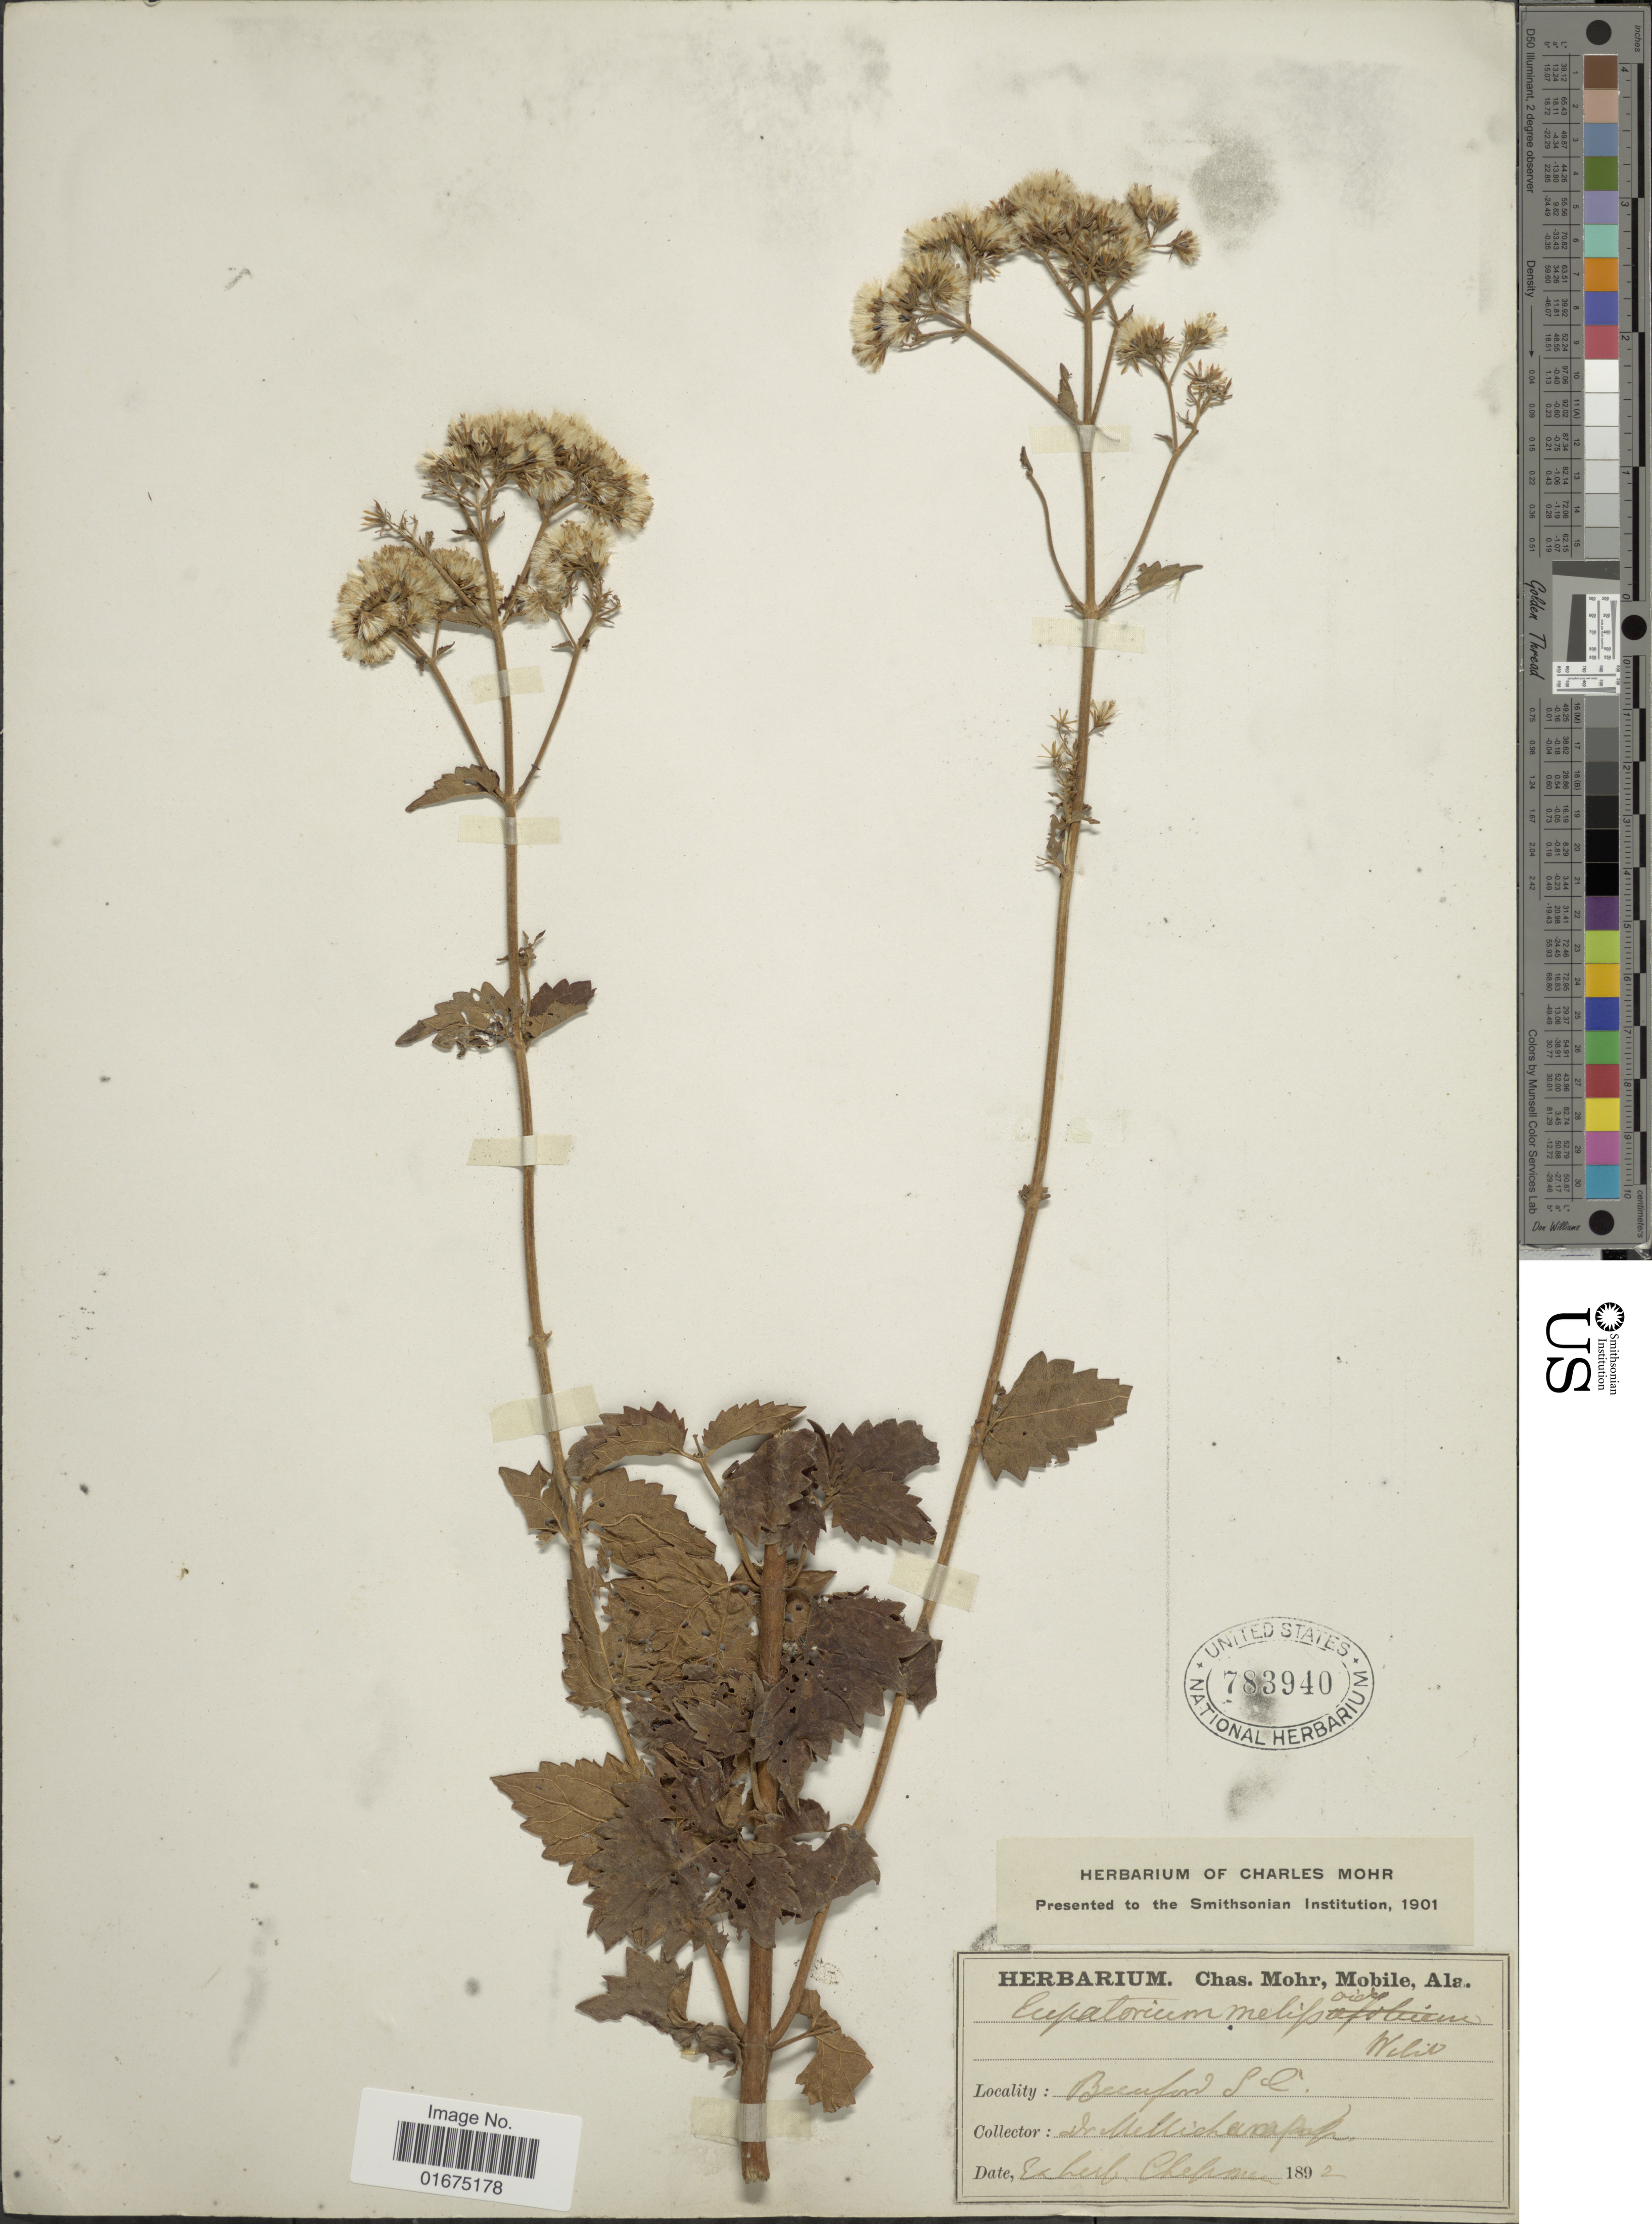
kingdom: Plantae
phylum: Tracheophyta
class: Magnoliopsida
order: Asterales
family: Asteraceae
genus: Ageratina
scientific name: Ageratina aromatica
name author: (L.) Spach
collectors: -. Mellichamp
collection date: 1892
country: United States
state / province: South Carolina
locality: Beaufort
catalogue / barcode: US 783940